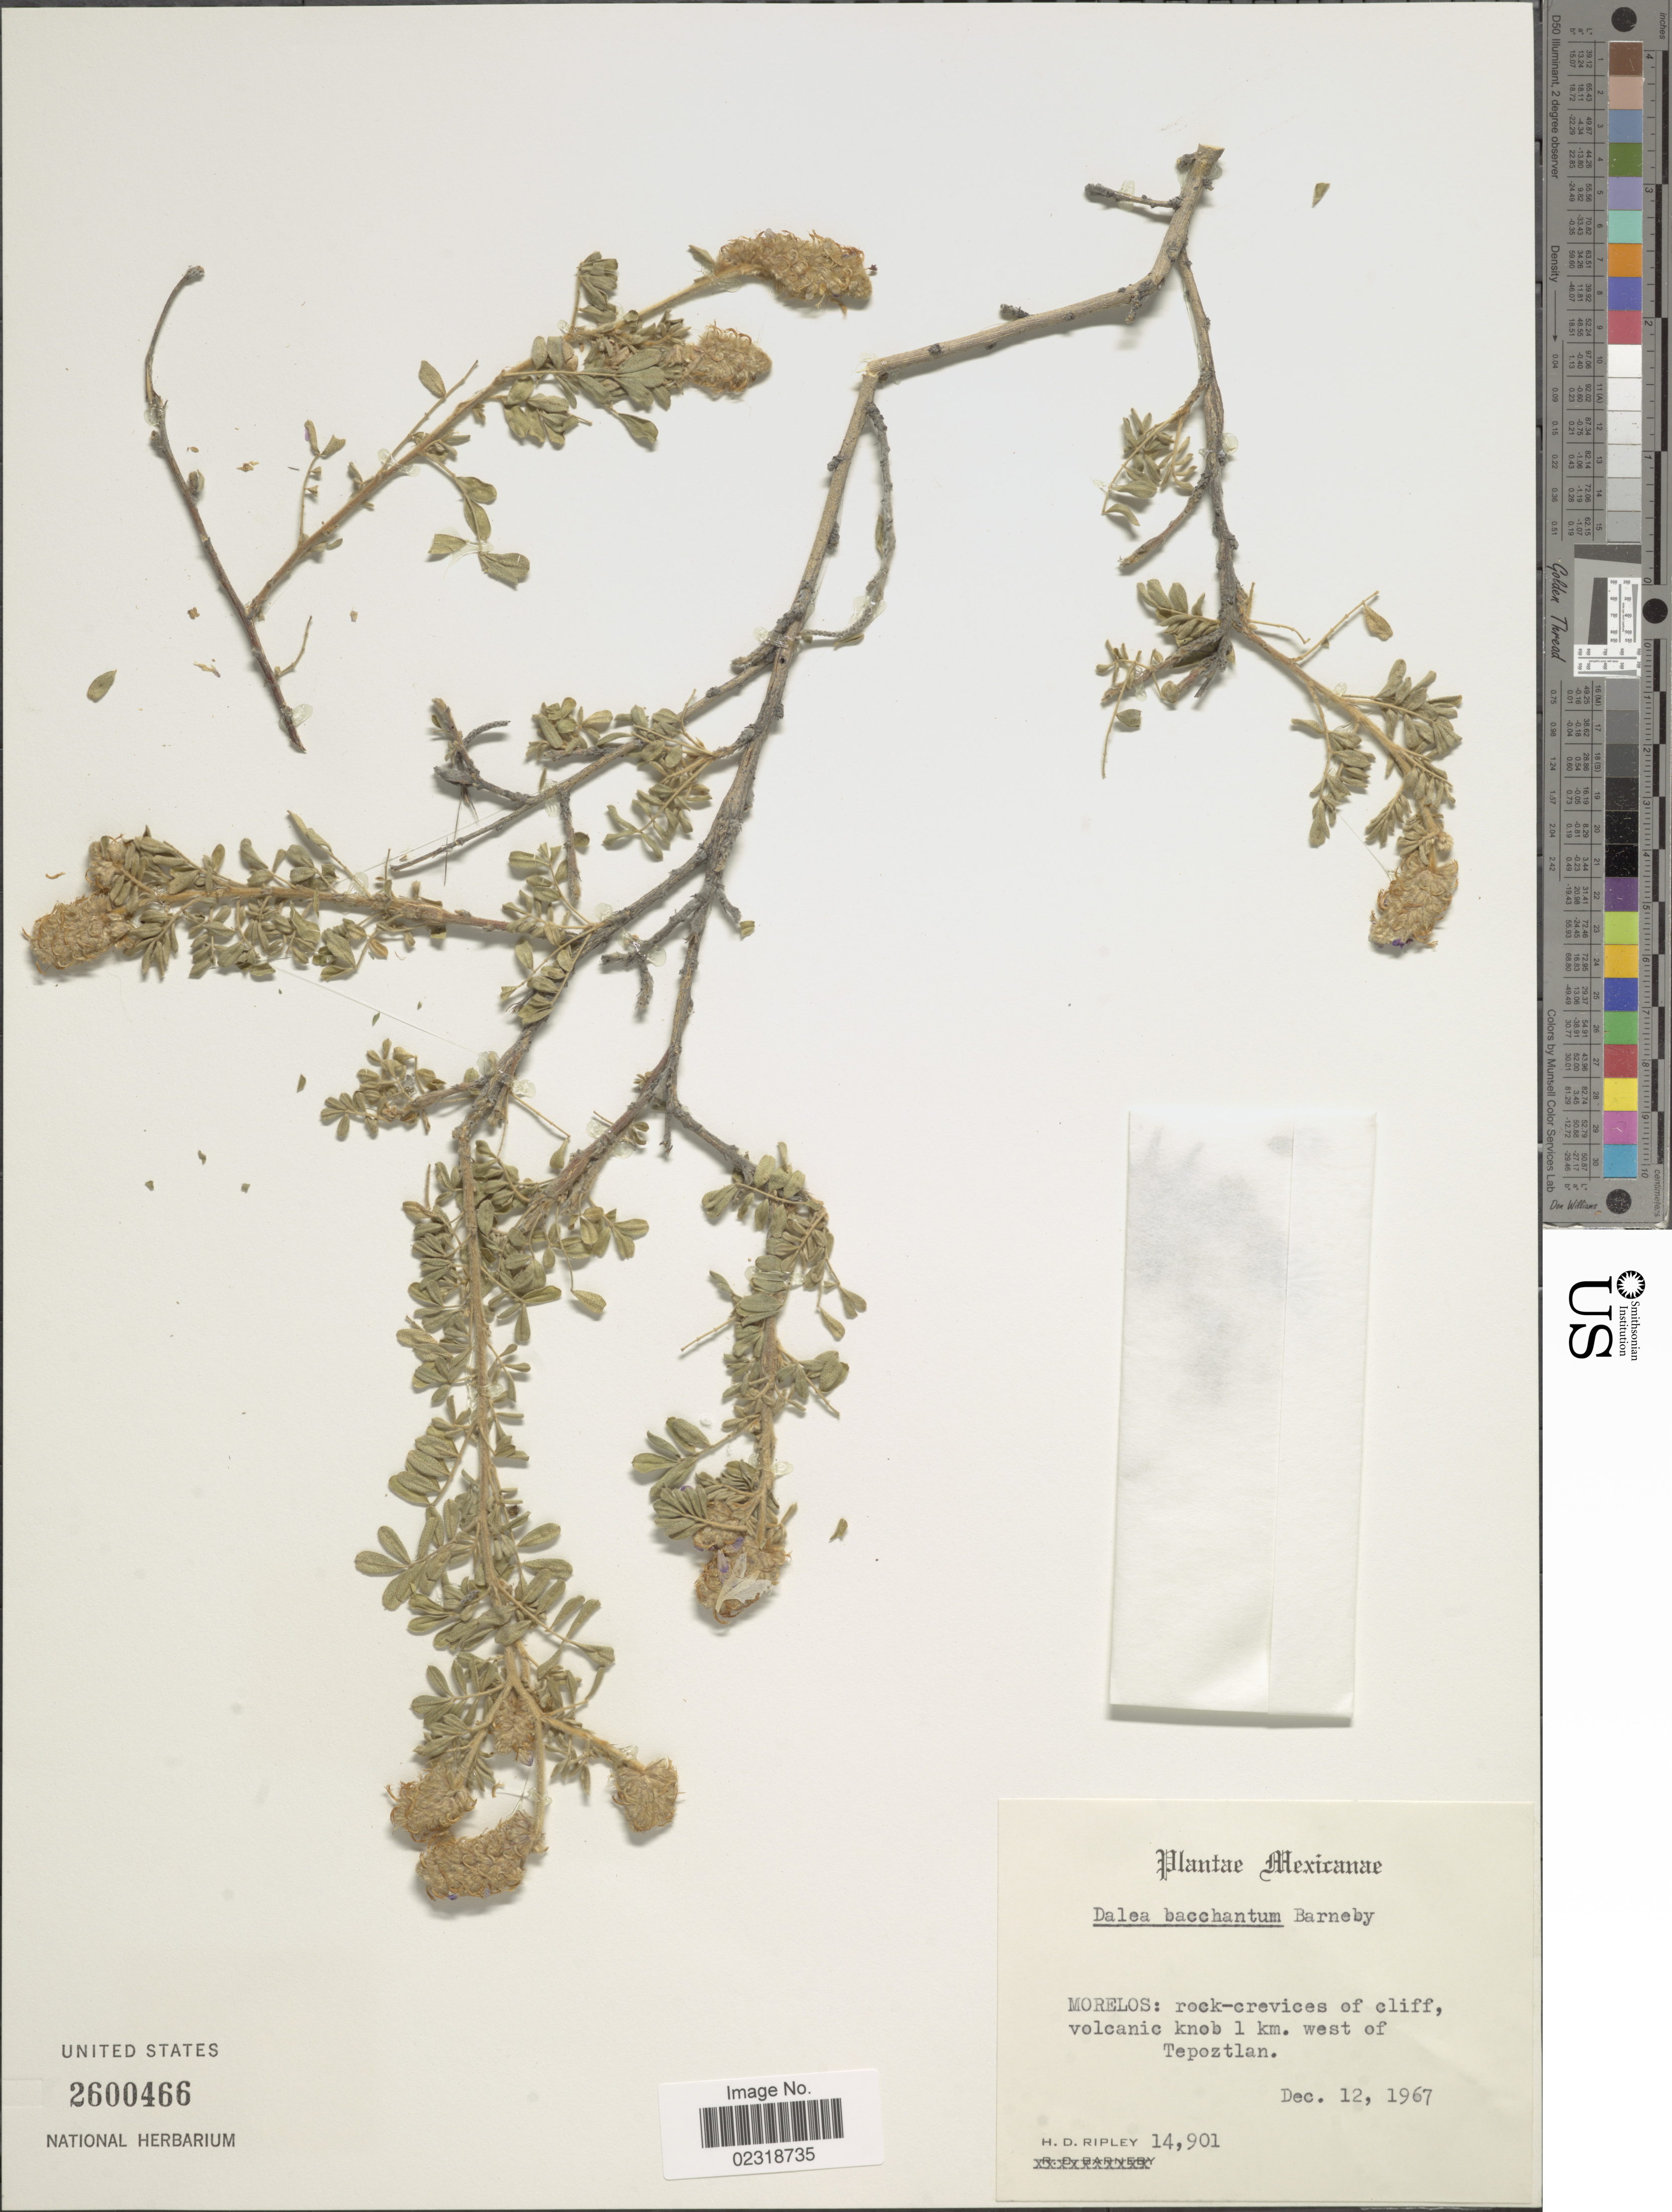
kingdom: Plantae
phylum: Tracheophyta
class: Magnoliopsida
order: Fabales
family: Fabaceae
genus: Dalea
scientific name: Dalea bacchantum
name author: Barneby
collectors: H. Ripley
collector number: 14901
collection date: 1967-12-12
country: Mexico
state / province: Morelos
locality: Rock-crevices of cliff, volcanic knob 1 km. west of Tepoztlan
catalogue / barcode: US 2600466